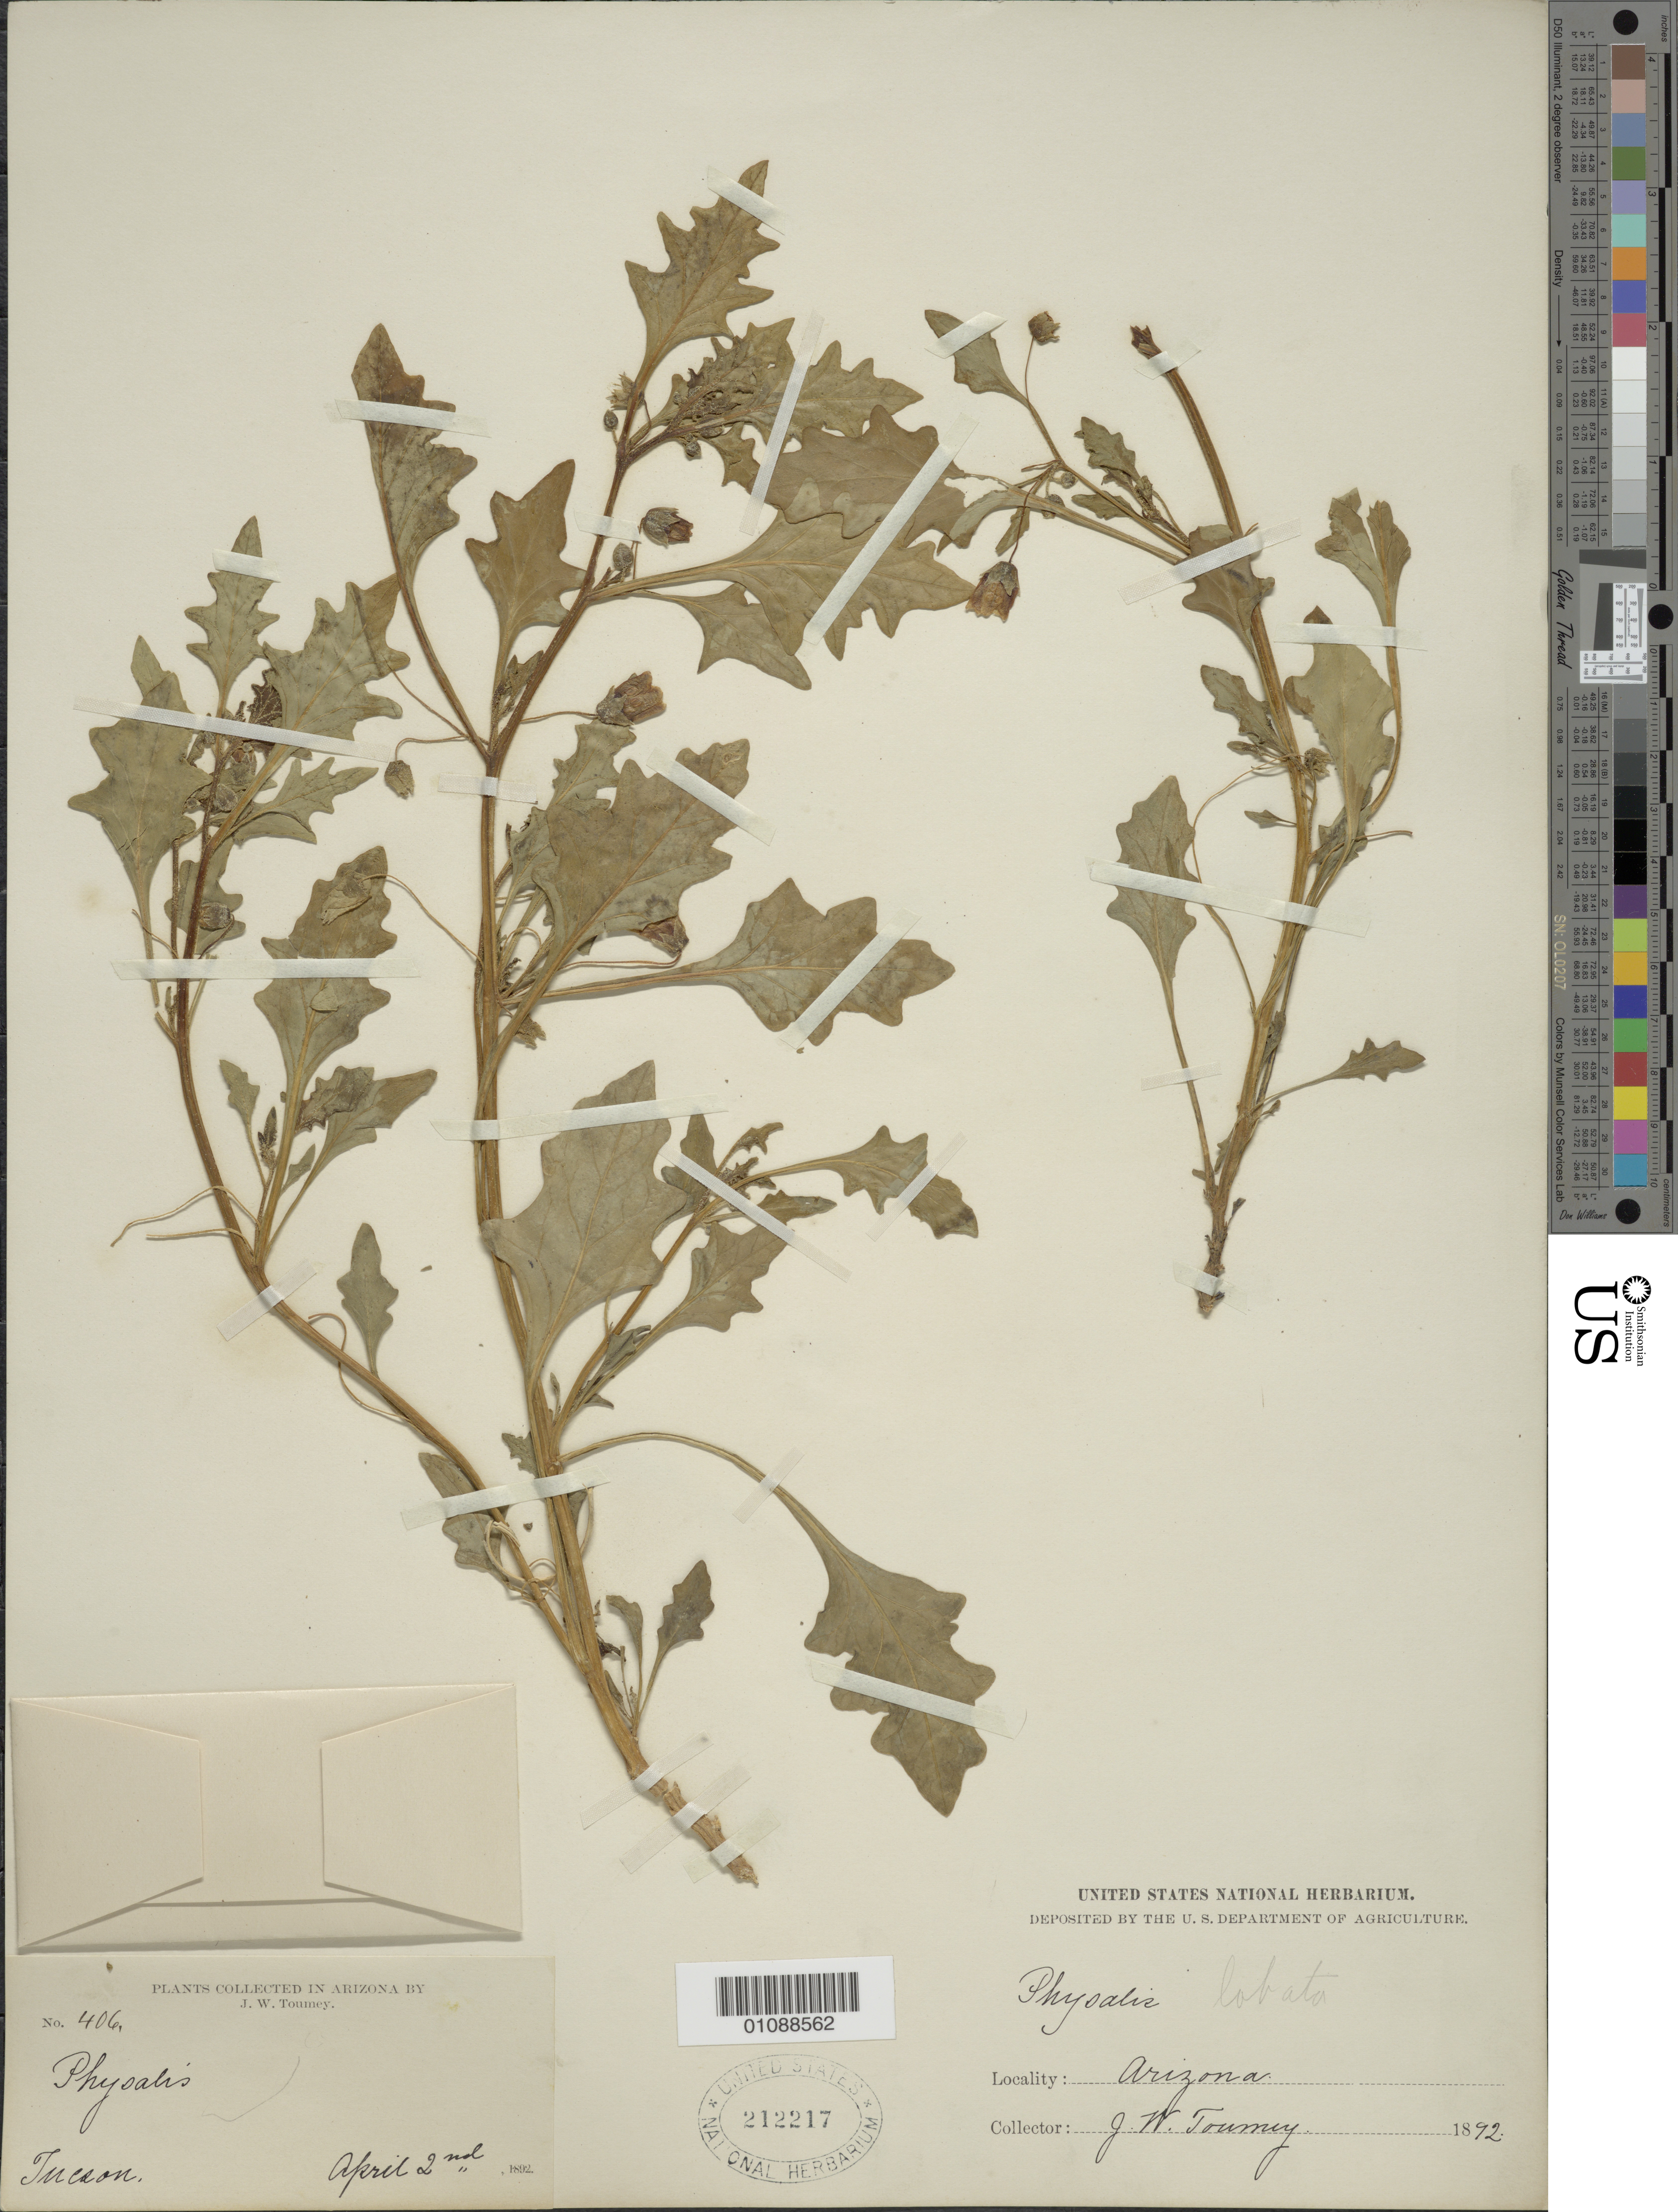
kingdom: Plantae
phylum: Tracheophyta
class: Magnoliopsida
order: Solanales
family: Solanaceae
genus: Quincula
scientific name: Quincula lobata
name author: (Torr.) Raf.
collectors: J. W. Toumey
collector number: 406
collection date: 1892-04-02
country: United States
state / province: Arizona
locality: Tucson.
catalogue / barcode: US 212217